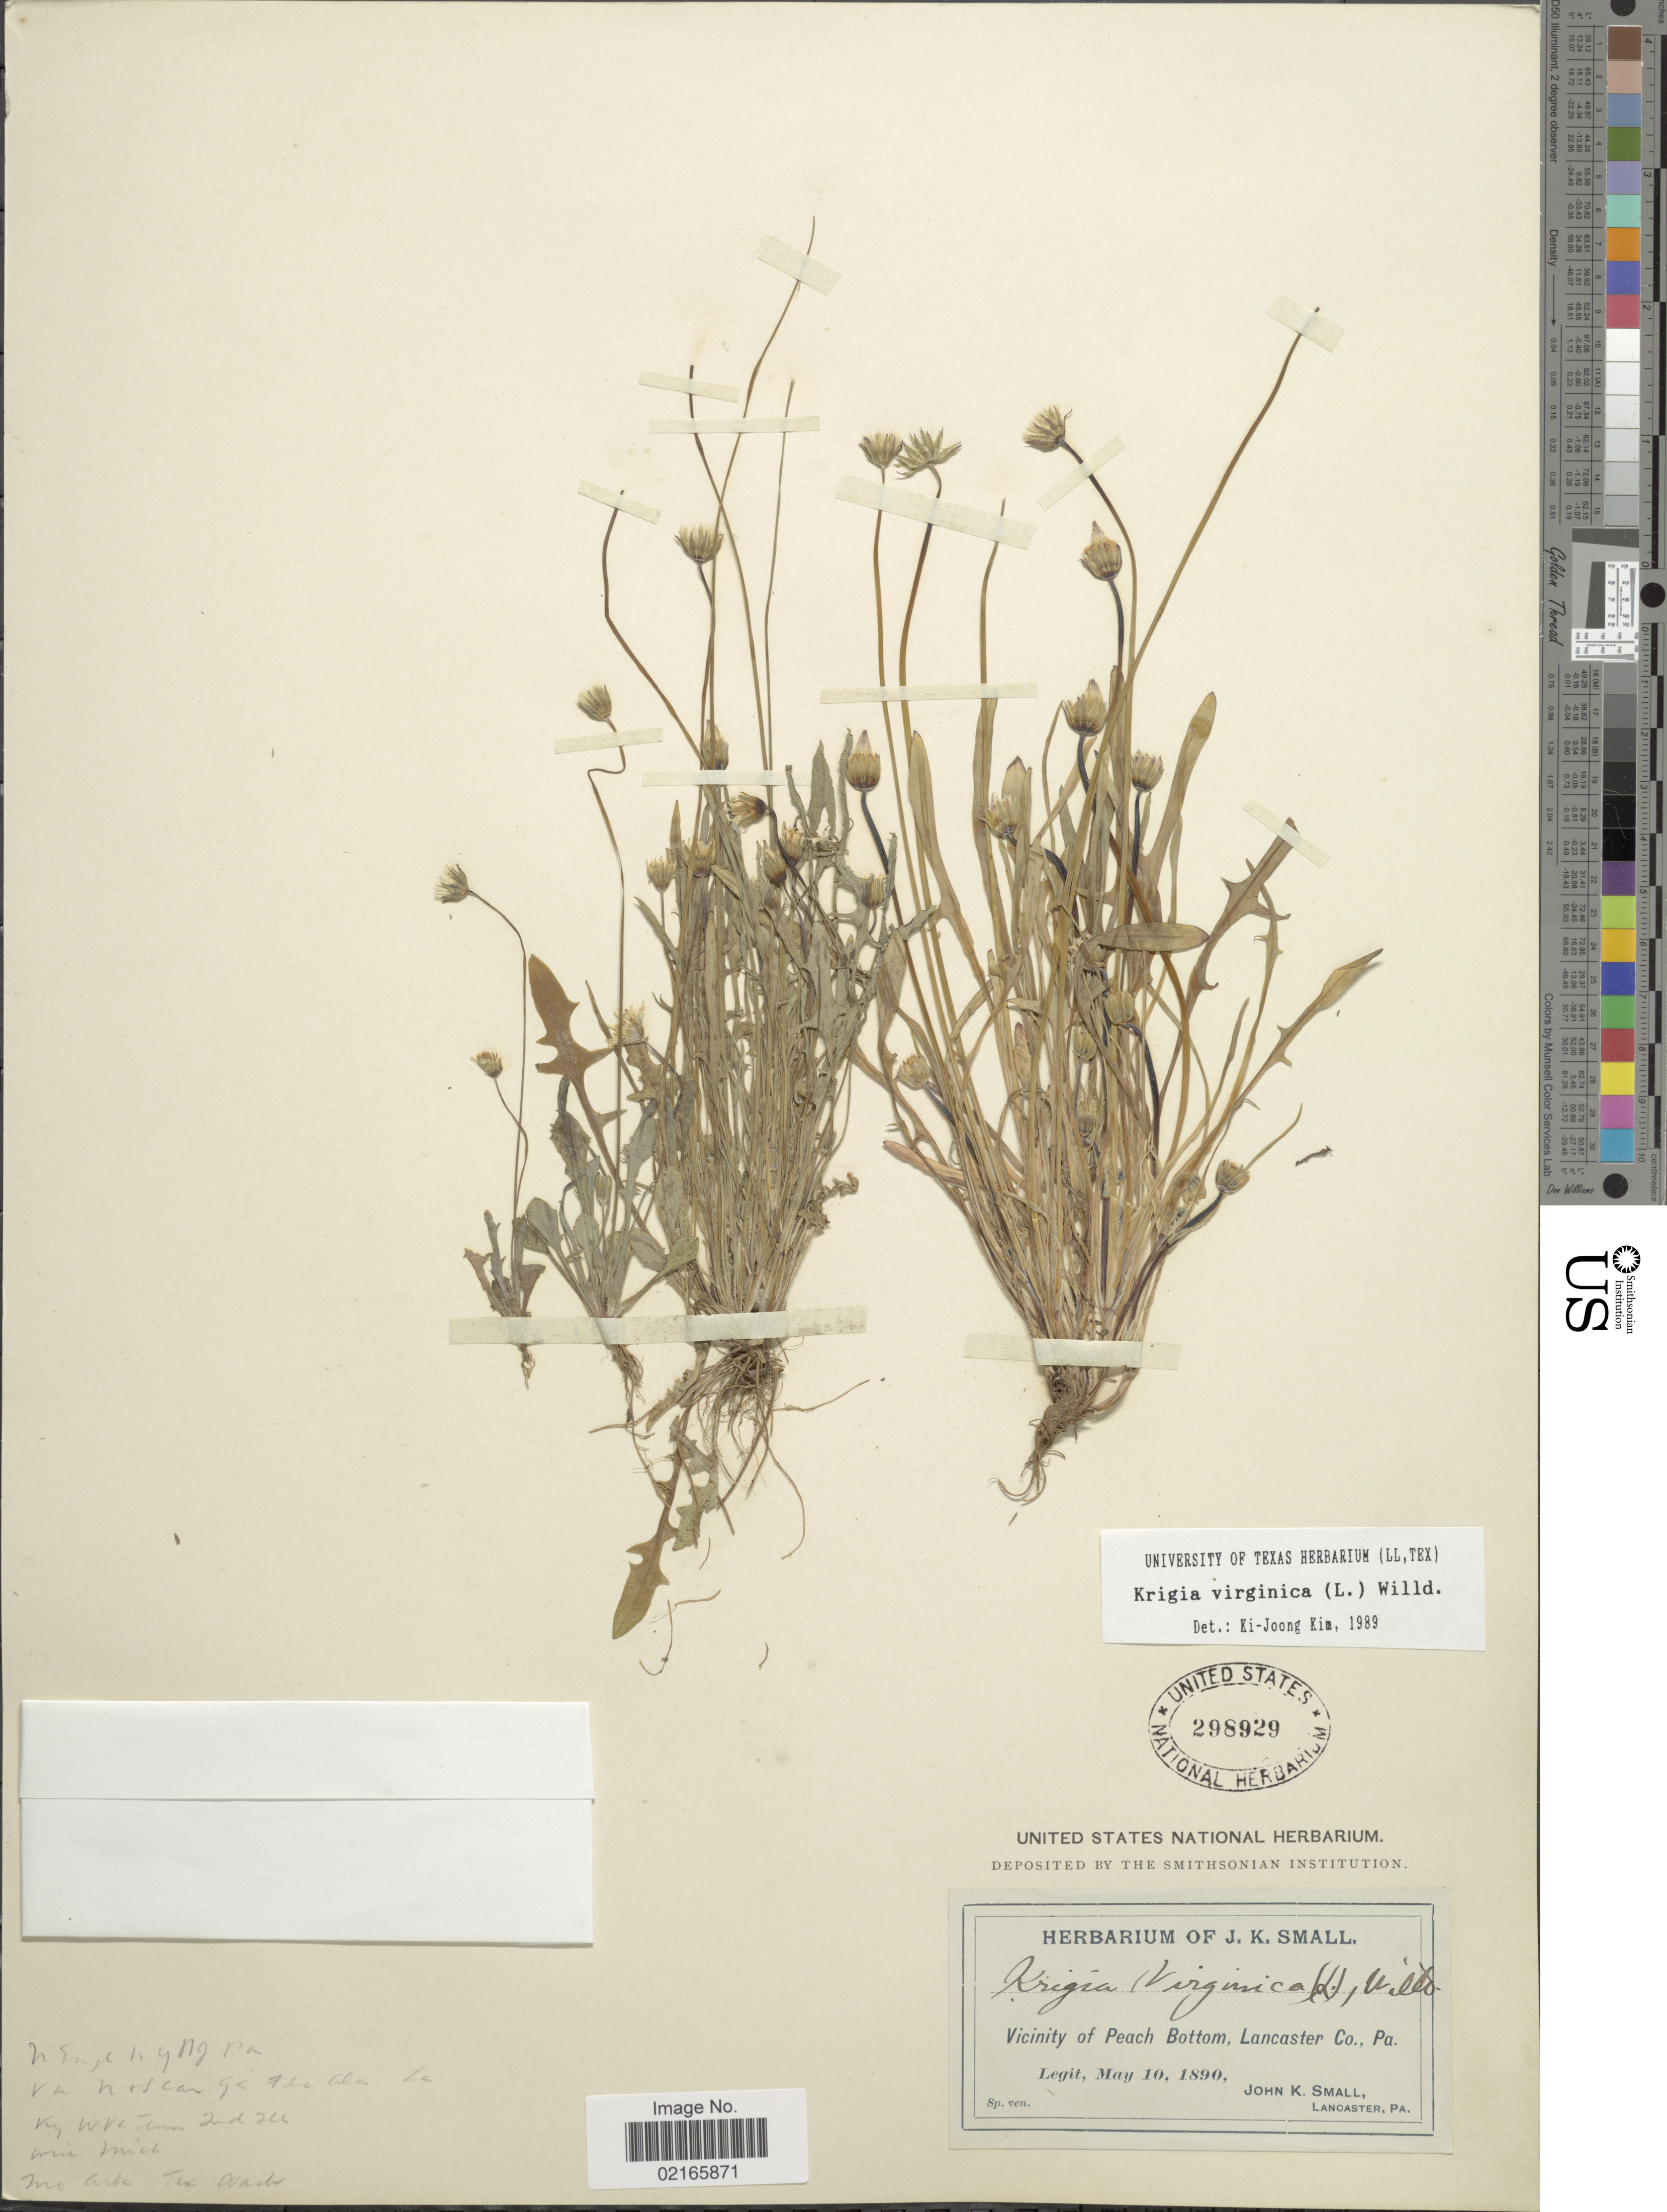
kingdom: Plantae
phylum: Tracheophyta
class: Magnoliopsida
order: Asterales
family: Asteraceae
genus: Krigia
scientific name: Krigia virginica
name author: (L.) Willd.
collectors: J. K. Small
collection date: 1890-05-10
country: United States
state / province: Pennsylvania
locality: Vicinity of Peach Bottom, Lancaster Co.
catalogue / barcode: US 298929